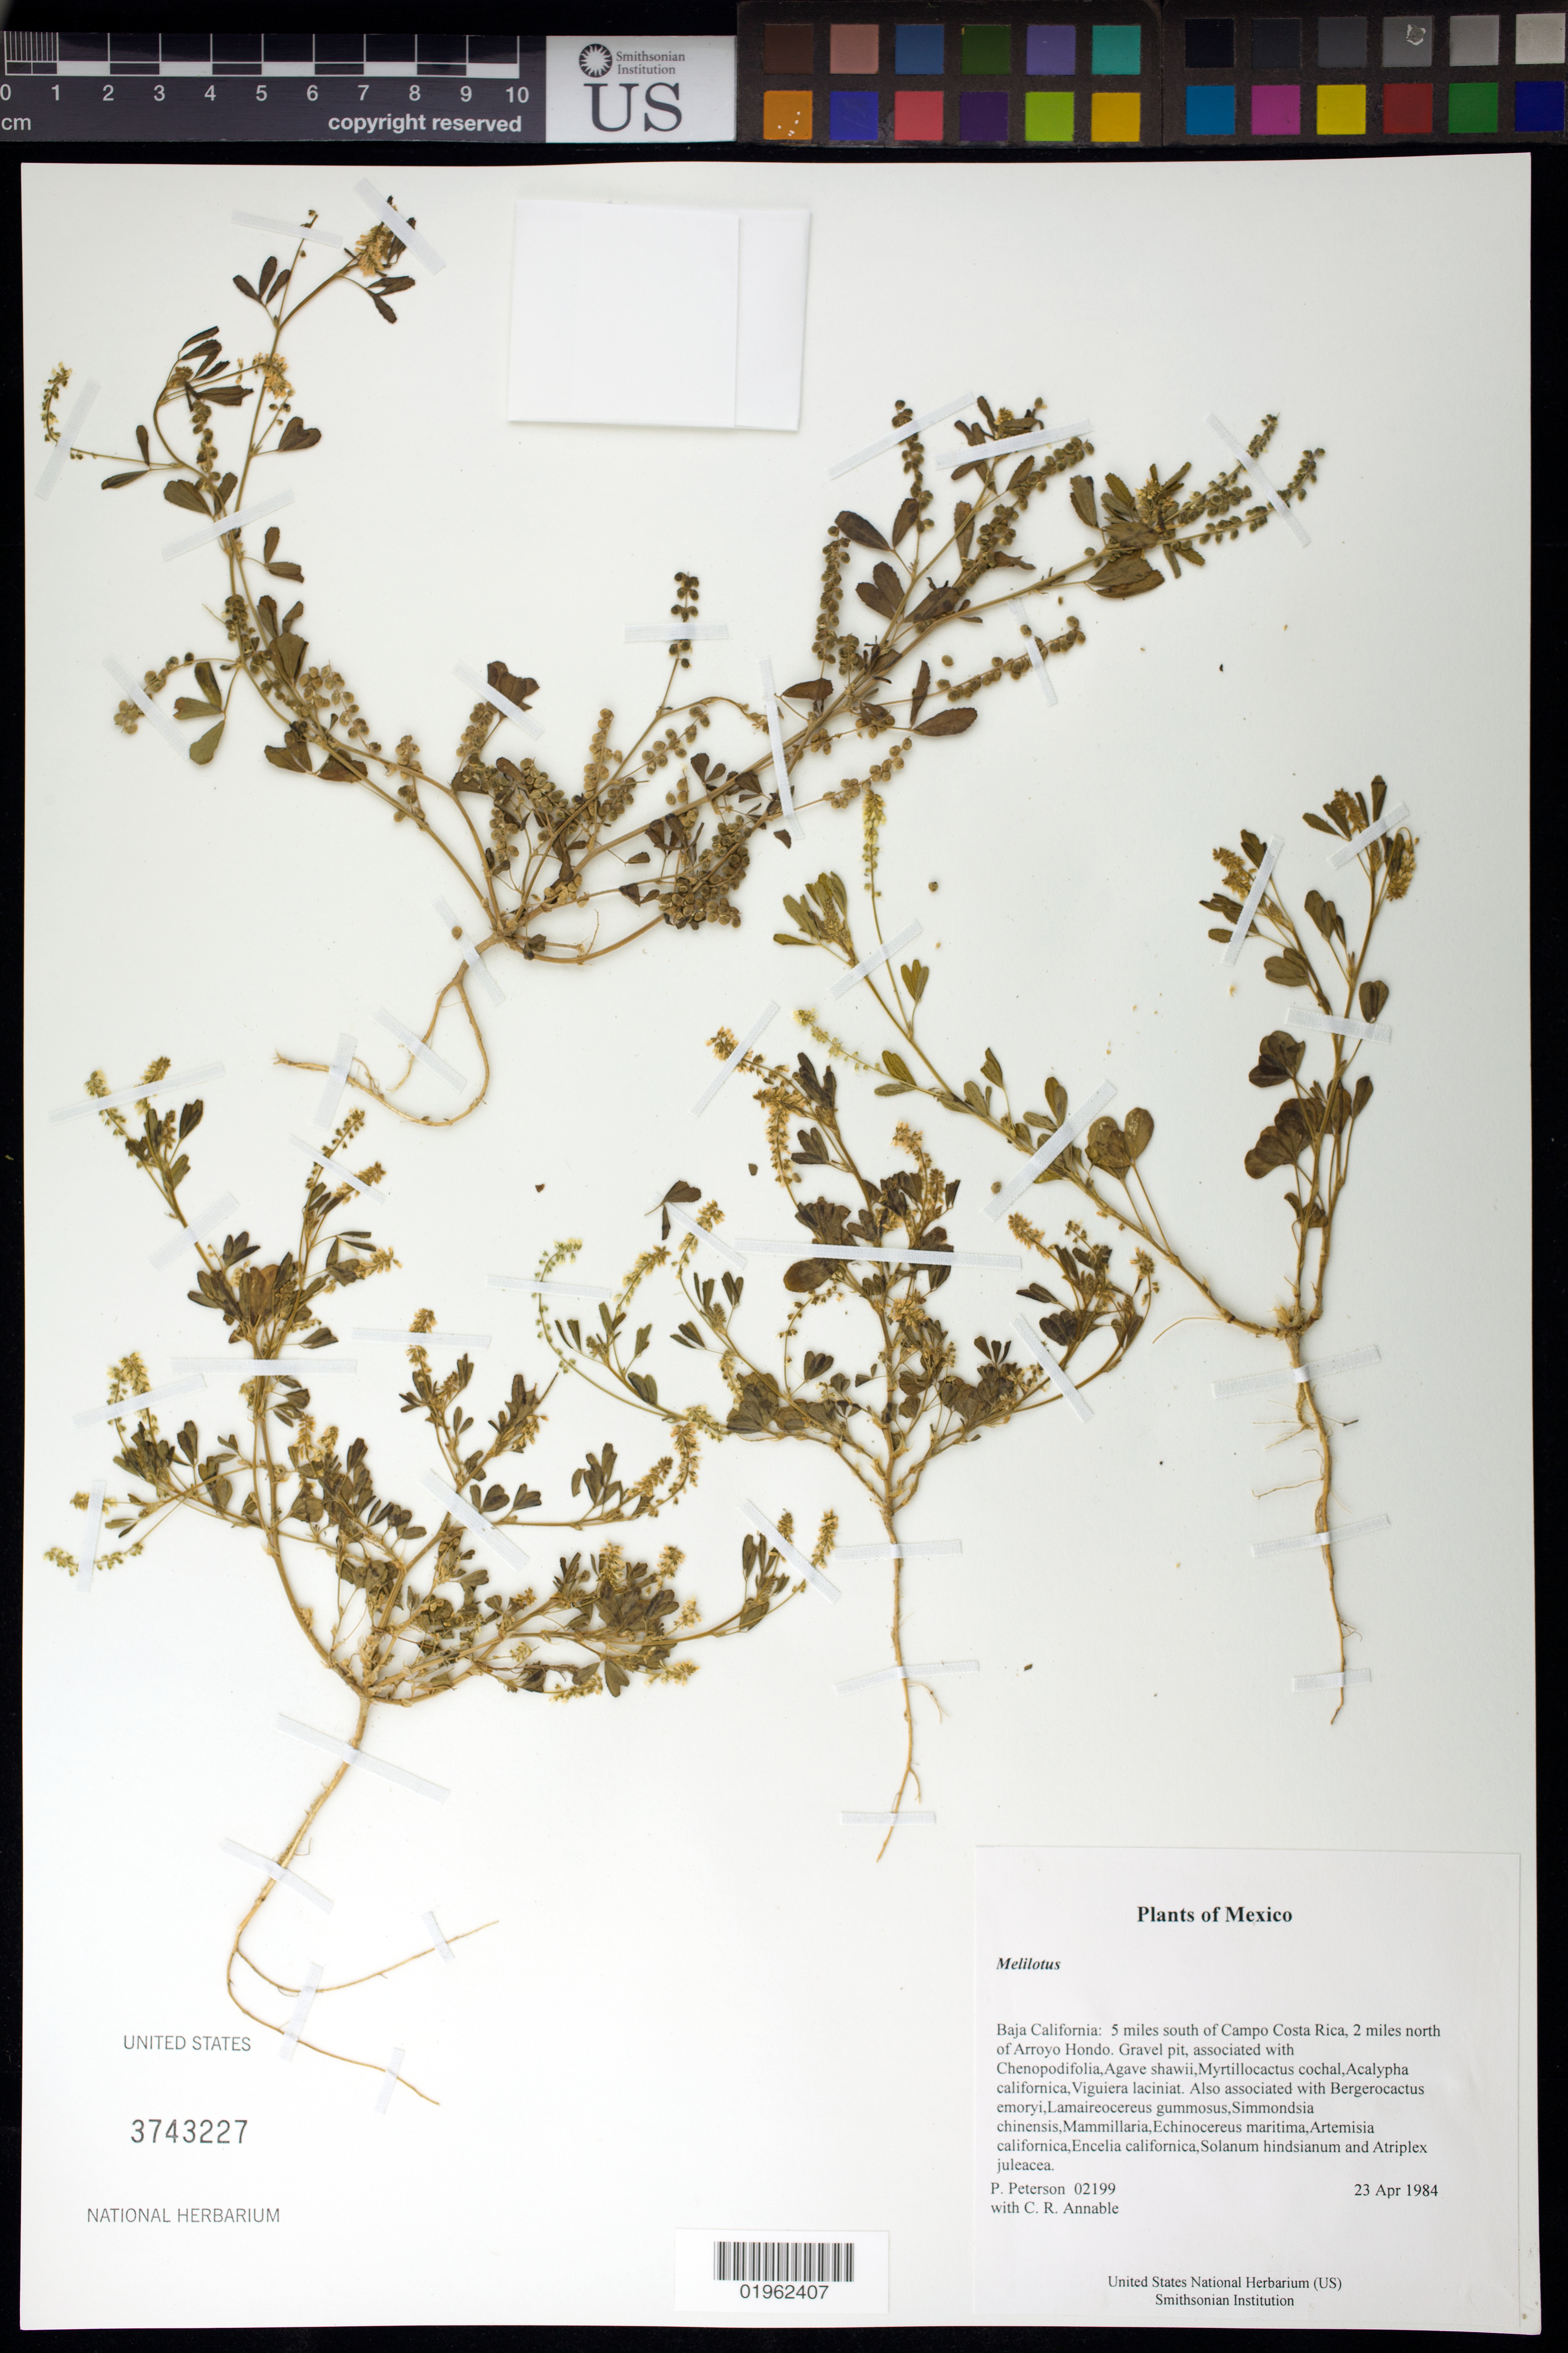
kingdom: Plantae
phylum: Tracheophyta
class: Magnoliopsida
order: Fabales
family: Fabaceae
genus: Melilotus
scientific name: Melilotus sp.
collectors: P. M. Peterson & C. R. Annable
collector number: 02199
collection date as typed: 23 Apr 1984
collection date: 1984-04-23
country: Mexico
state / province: Baja California Norte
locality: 5 miles south of Campo Costa Rica, 2 miles north of Arroyo Hondo.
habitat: Gravel pit, associated with Chenopodifolia,Agave shawii,Myrtillocactus cochal,Acalypha californica,Viguiera laciniat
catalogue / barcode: US 3743227